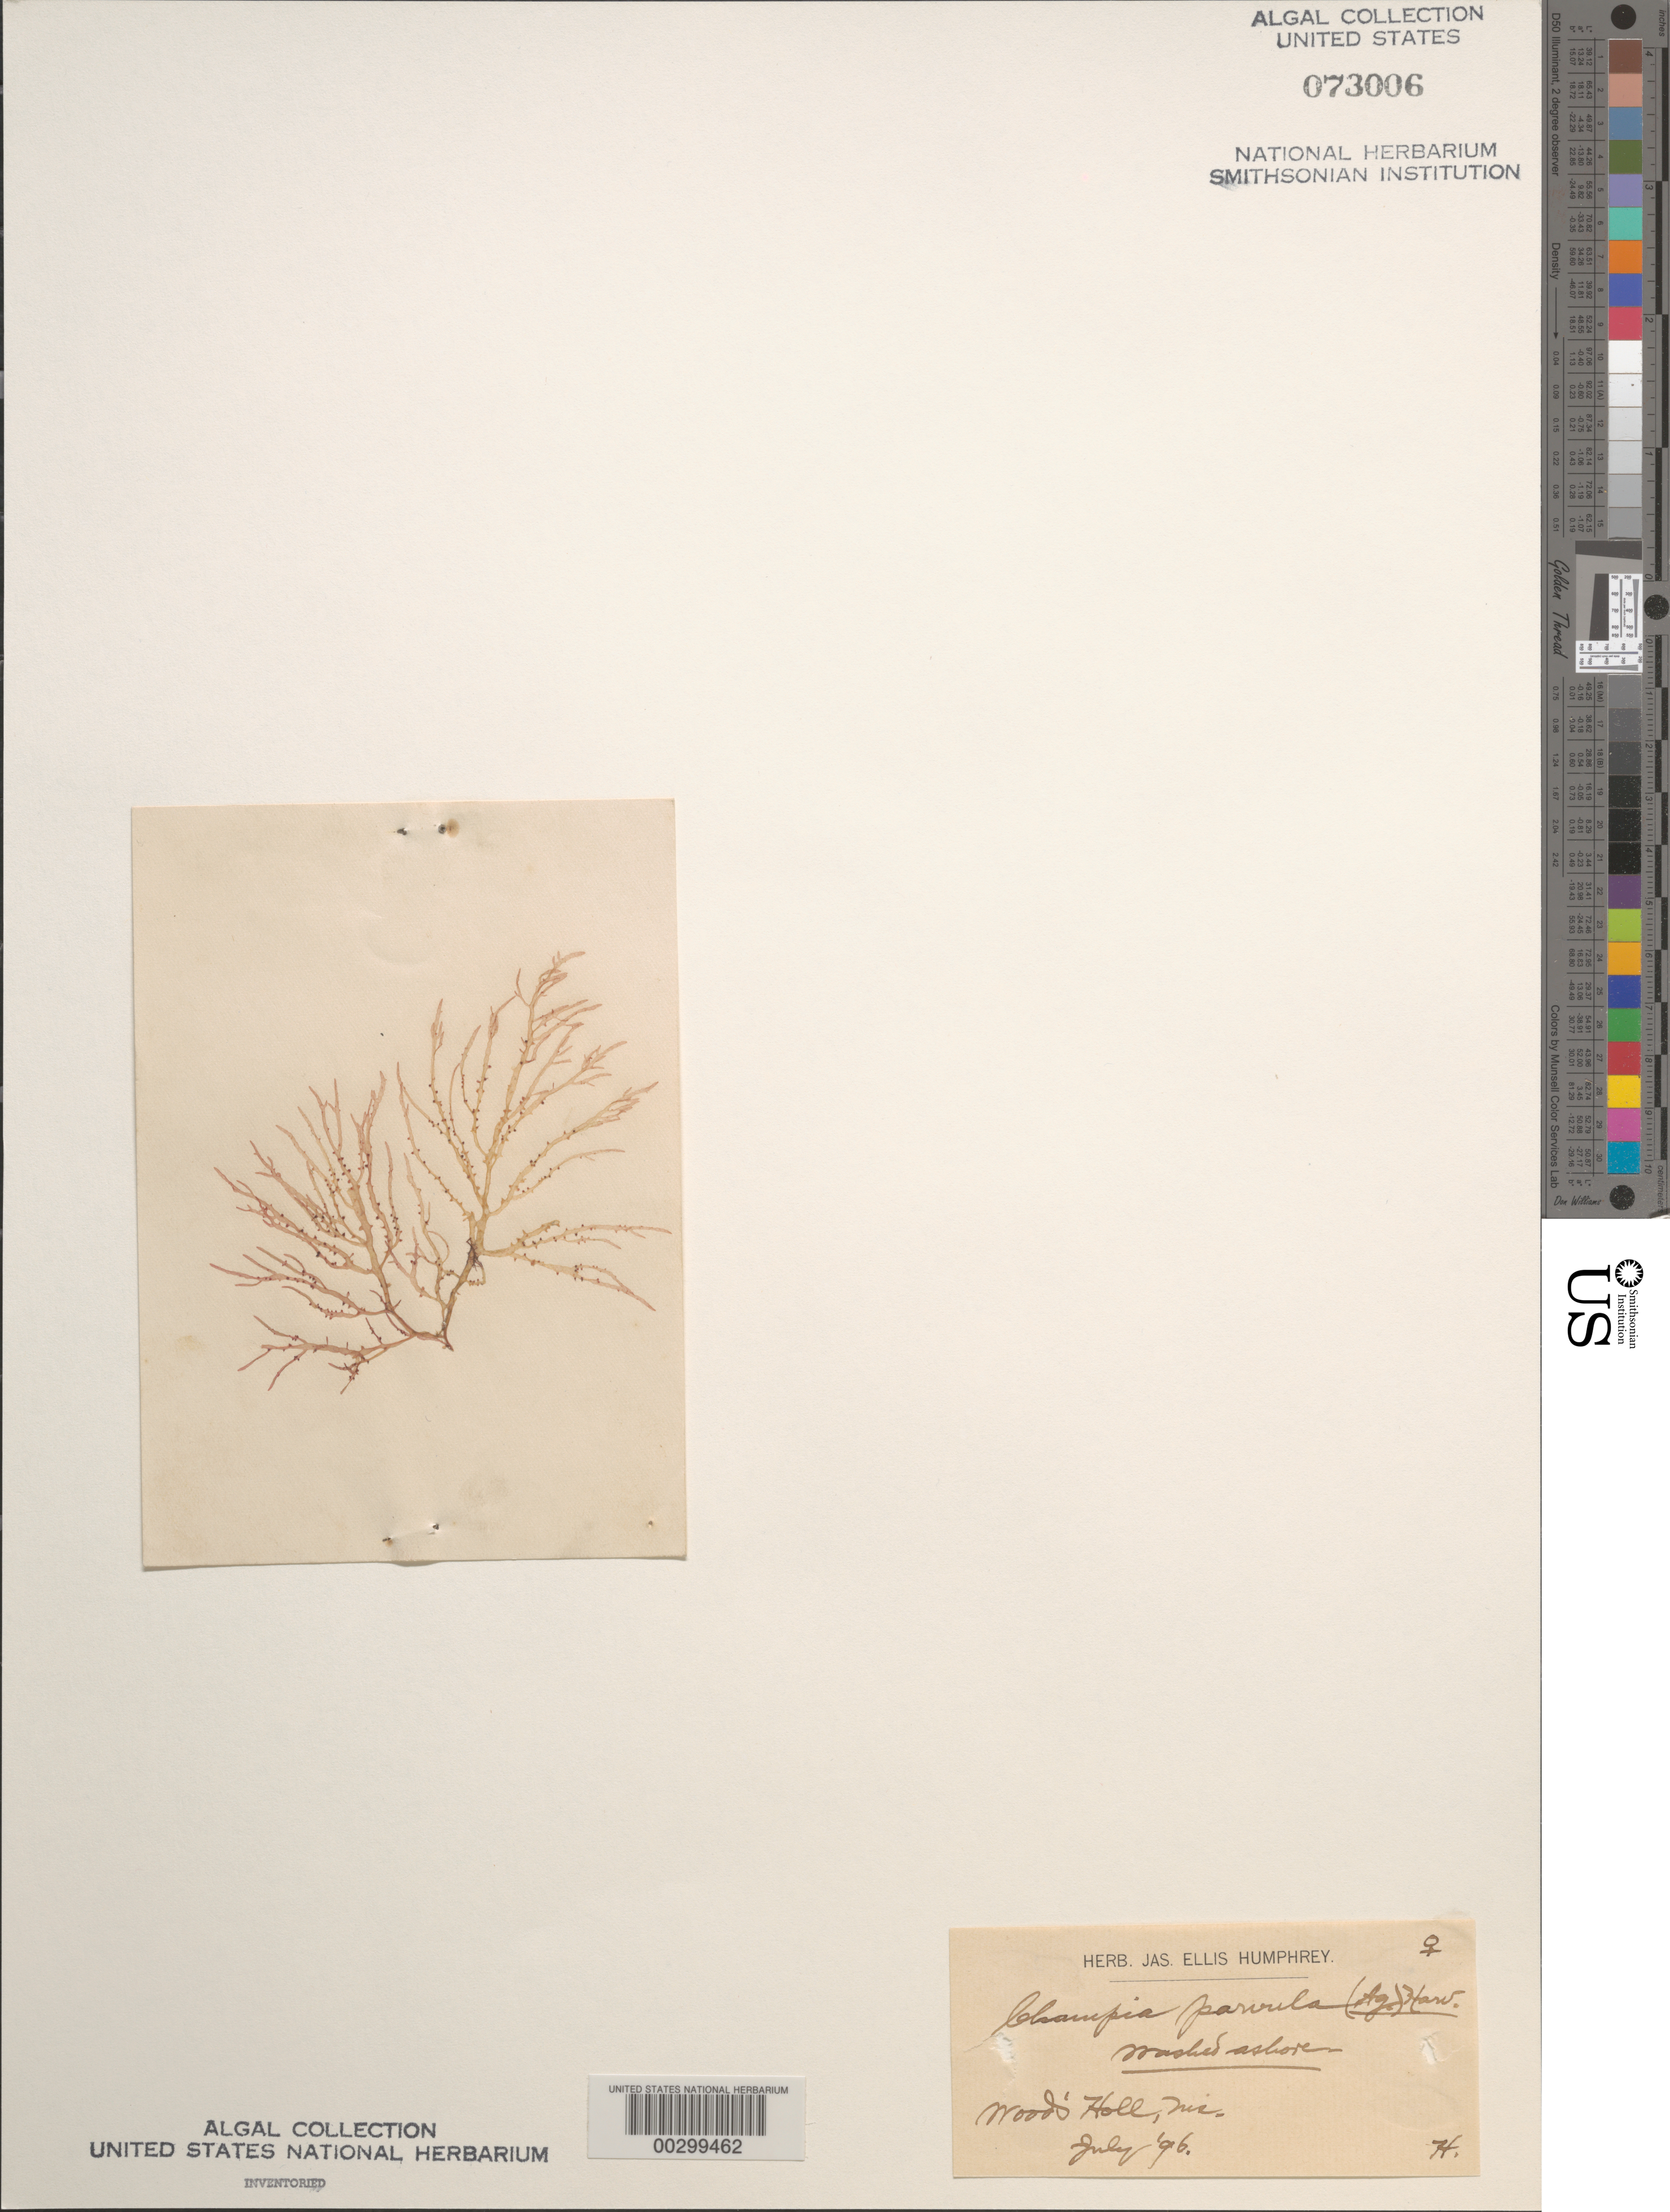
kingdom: Plantae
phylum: Rhodophyta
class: Florideophyceae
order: Rhodymeniales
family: Champiaceae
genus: Champia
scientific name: Champia parvula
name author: (C. Agardh) Harv.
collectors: J. Humphrey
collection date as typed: Jul 1896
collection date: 1896-07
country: United States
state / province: Massachusetts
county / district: Barnstable County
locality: Woods Hole (Wood's Holl)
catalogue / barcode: US 73006